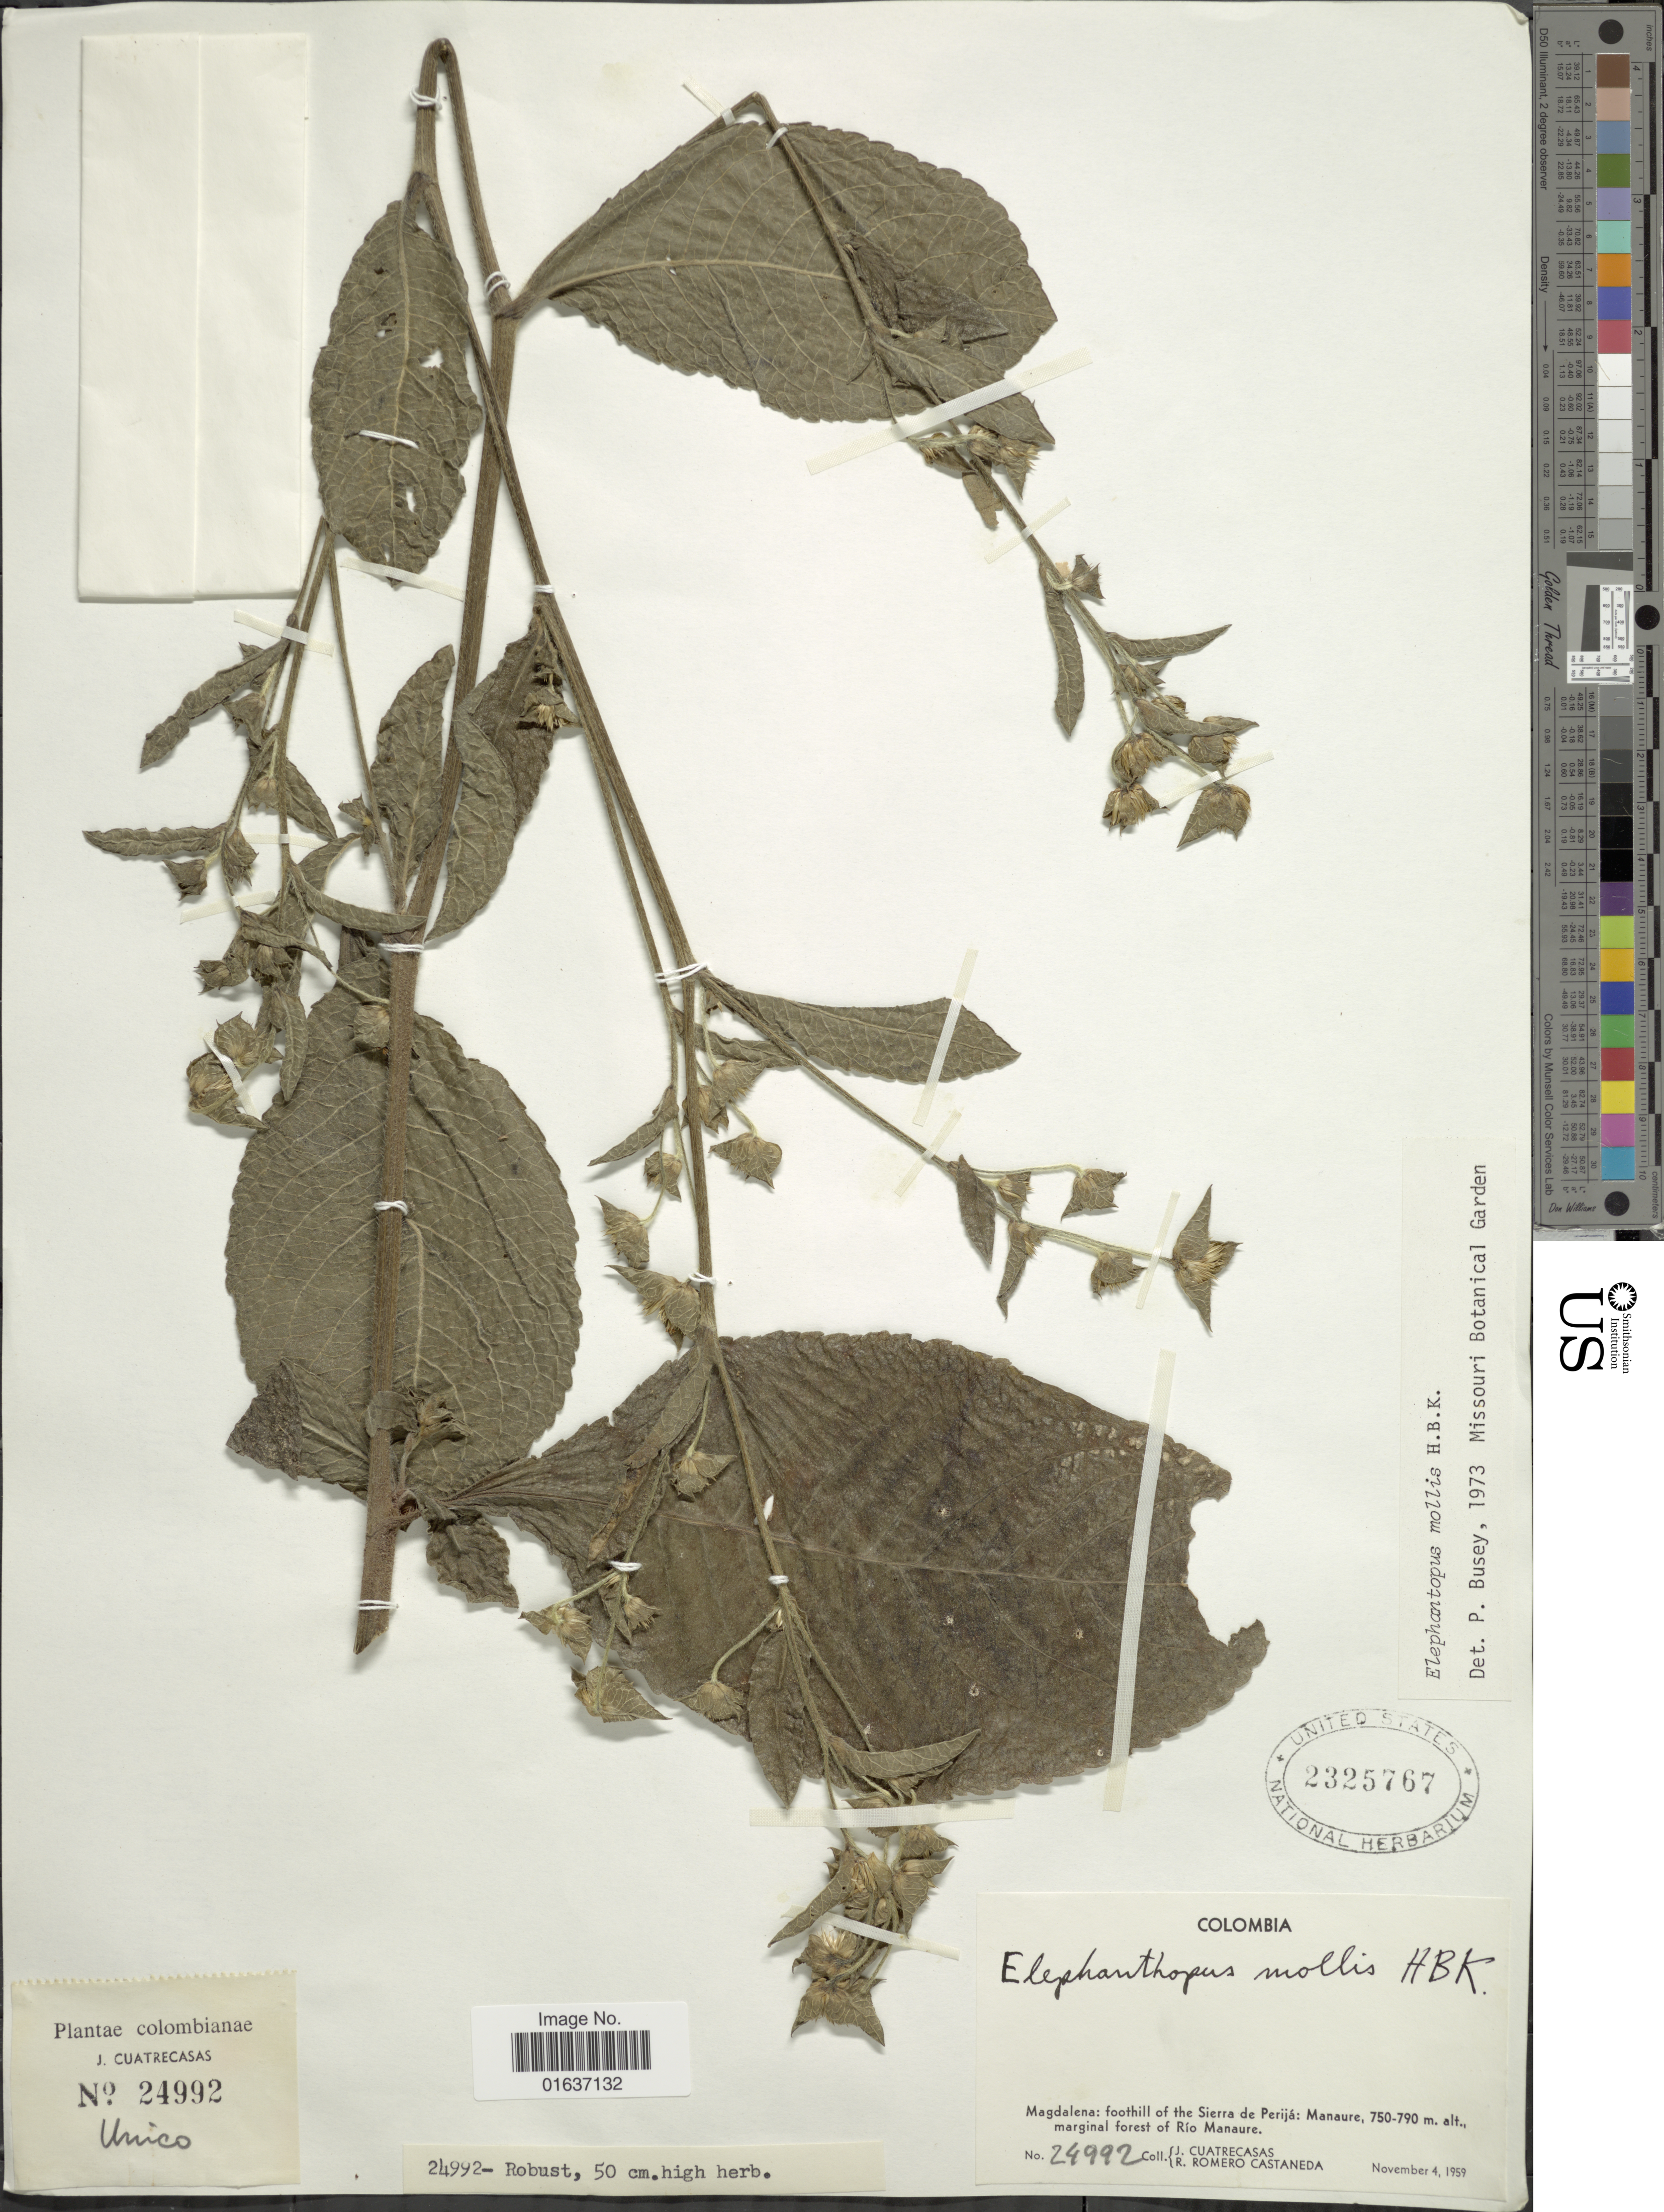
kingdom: Plantae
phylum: Tracheophyta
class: Magnoliopsida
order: Asterales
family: Asteraceae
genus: Elephantopus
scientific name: Elephantopus mollis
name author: Kunth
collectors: J. Cuatrecasas & R. Romero Castañeda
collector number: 24992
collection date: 1959-11-04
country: Colombia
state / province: Magdalena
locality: Magdalena: foothill of the Sierra de Perjá: Manaure, marginal forst of Río Manaure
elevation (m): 750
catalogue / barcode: US 2325767